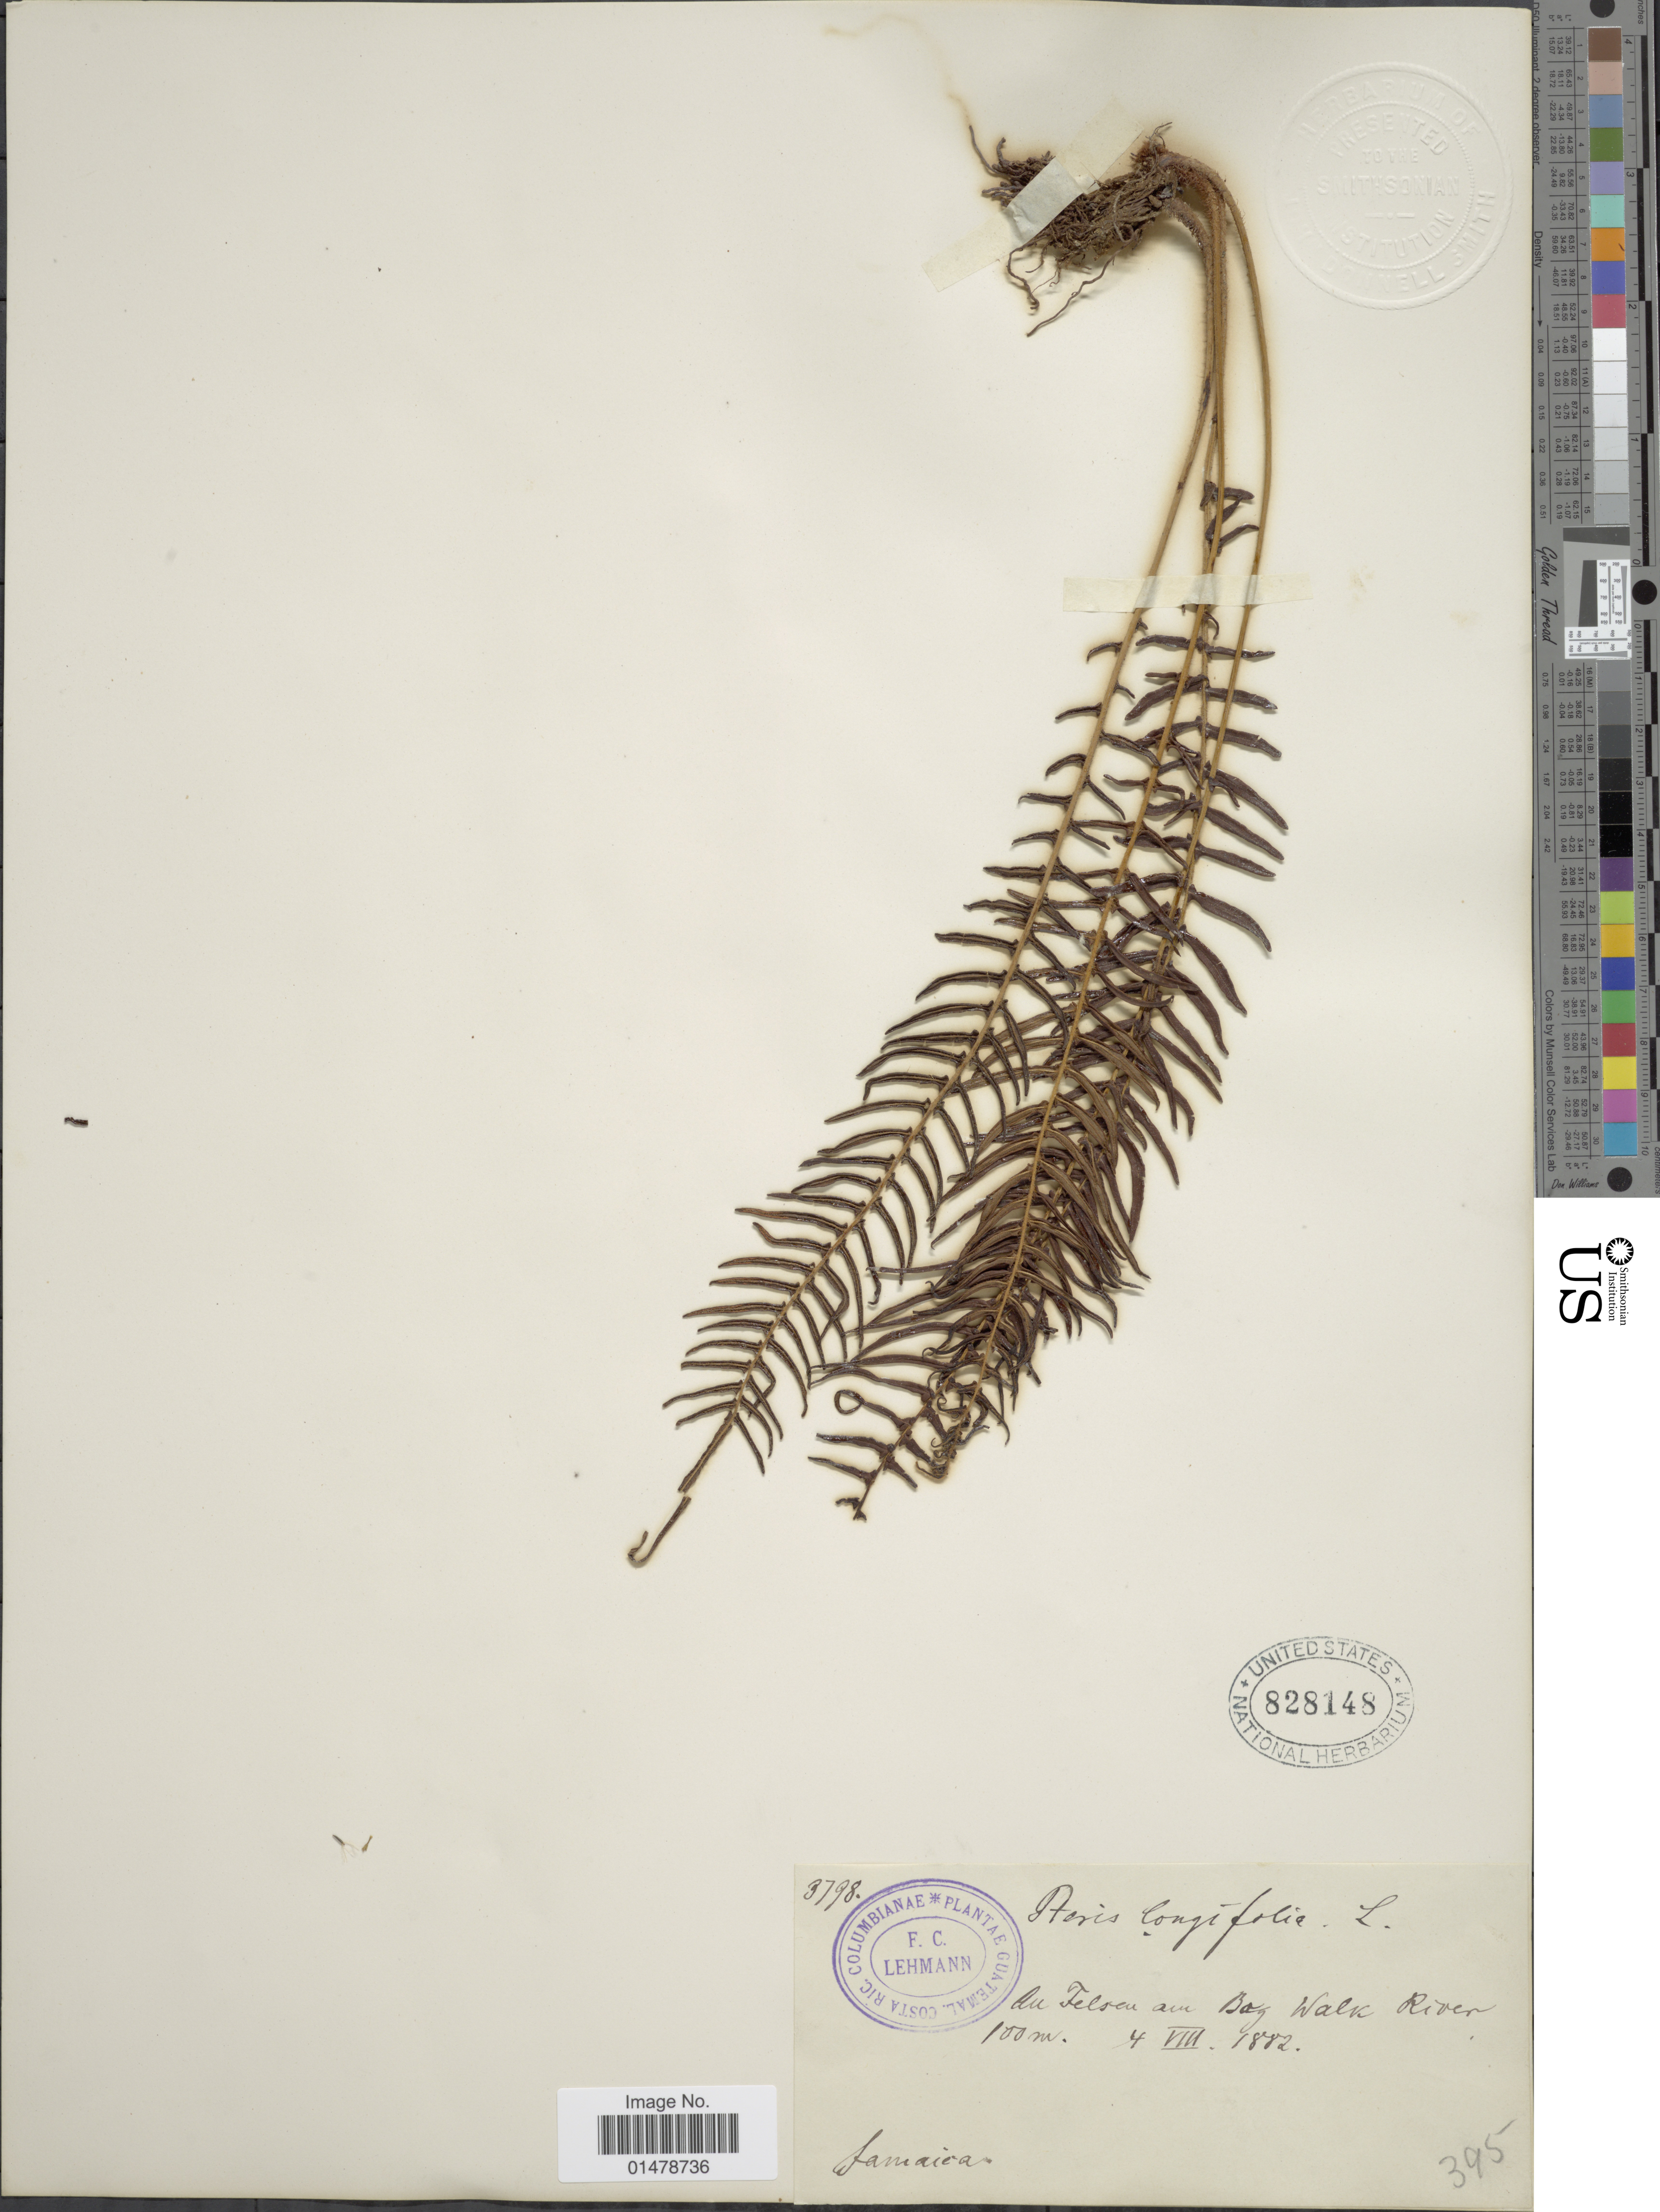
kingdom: Plantae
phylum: Tracheophyta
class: Polypodiopsida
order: Polypodiales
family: Pteridaceae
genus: Pteris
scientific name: Pteris longifolia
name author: L.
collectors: F. C. Lehmann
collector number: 3798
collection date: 1882-08-04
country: Jamaica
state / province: Saint Catherine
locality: An Felsen am Bog Walk River.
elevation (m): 100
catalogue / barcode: US 828148